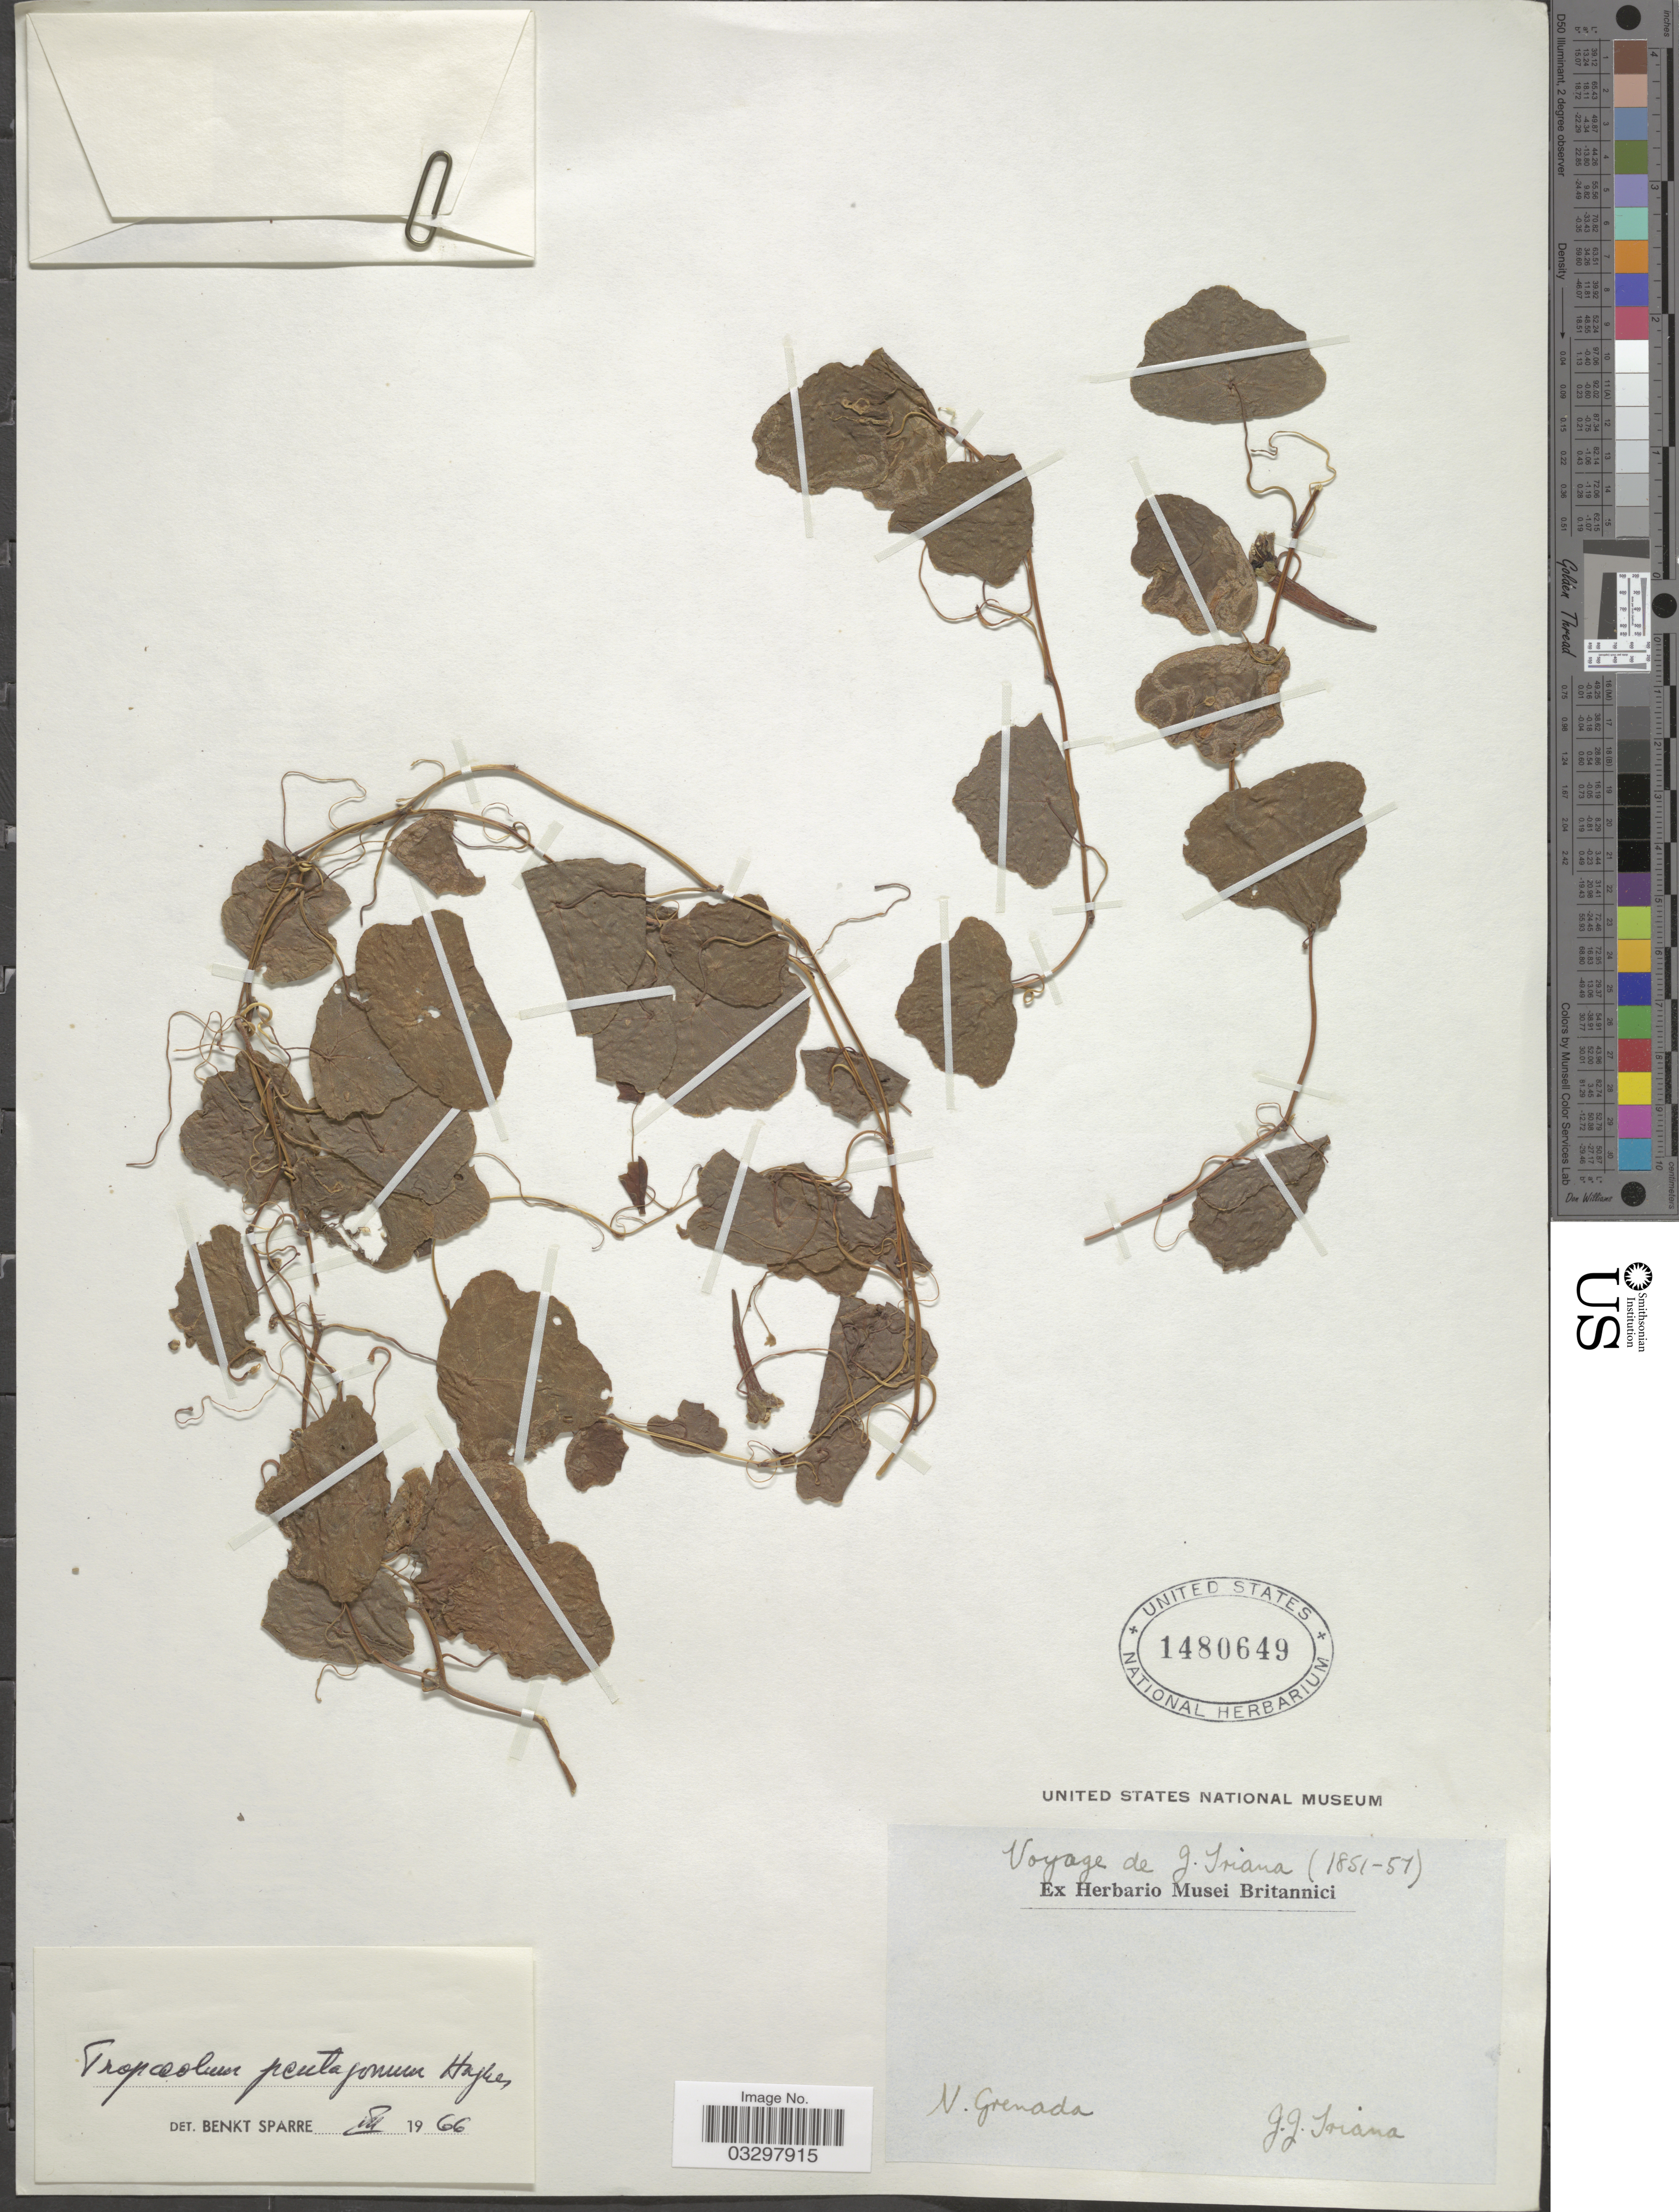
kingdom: Plantae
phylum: Tracheophyta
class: Magnoliopsida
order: Brassicales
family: Tropaeolaceae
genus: Tropaeolum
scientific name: Tropaeolum pentagonum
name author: Hughes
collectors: J. J. Triana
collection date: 1851/1857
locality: N. Grenada.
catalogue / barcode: US 1480649